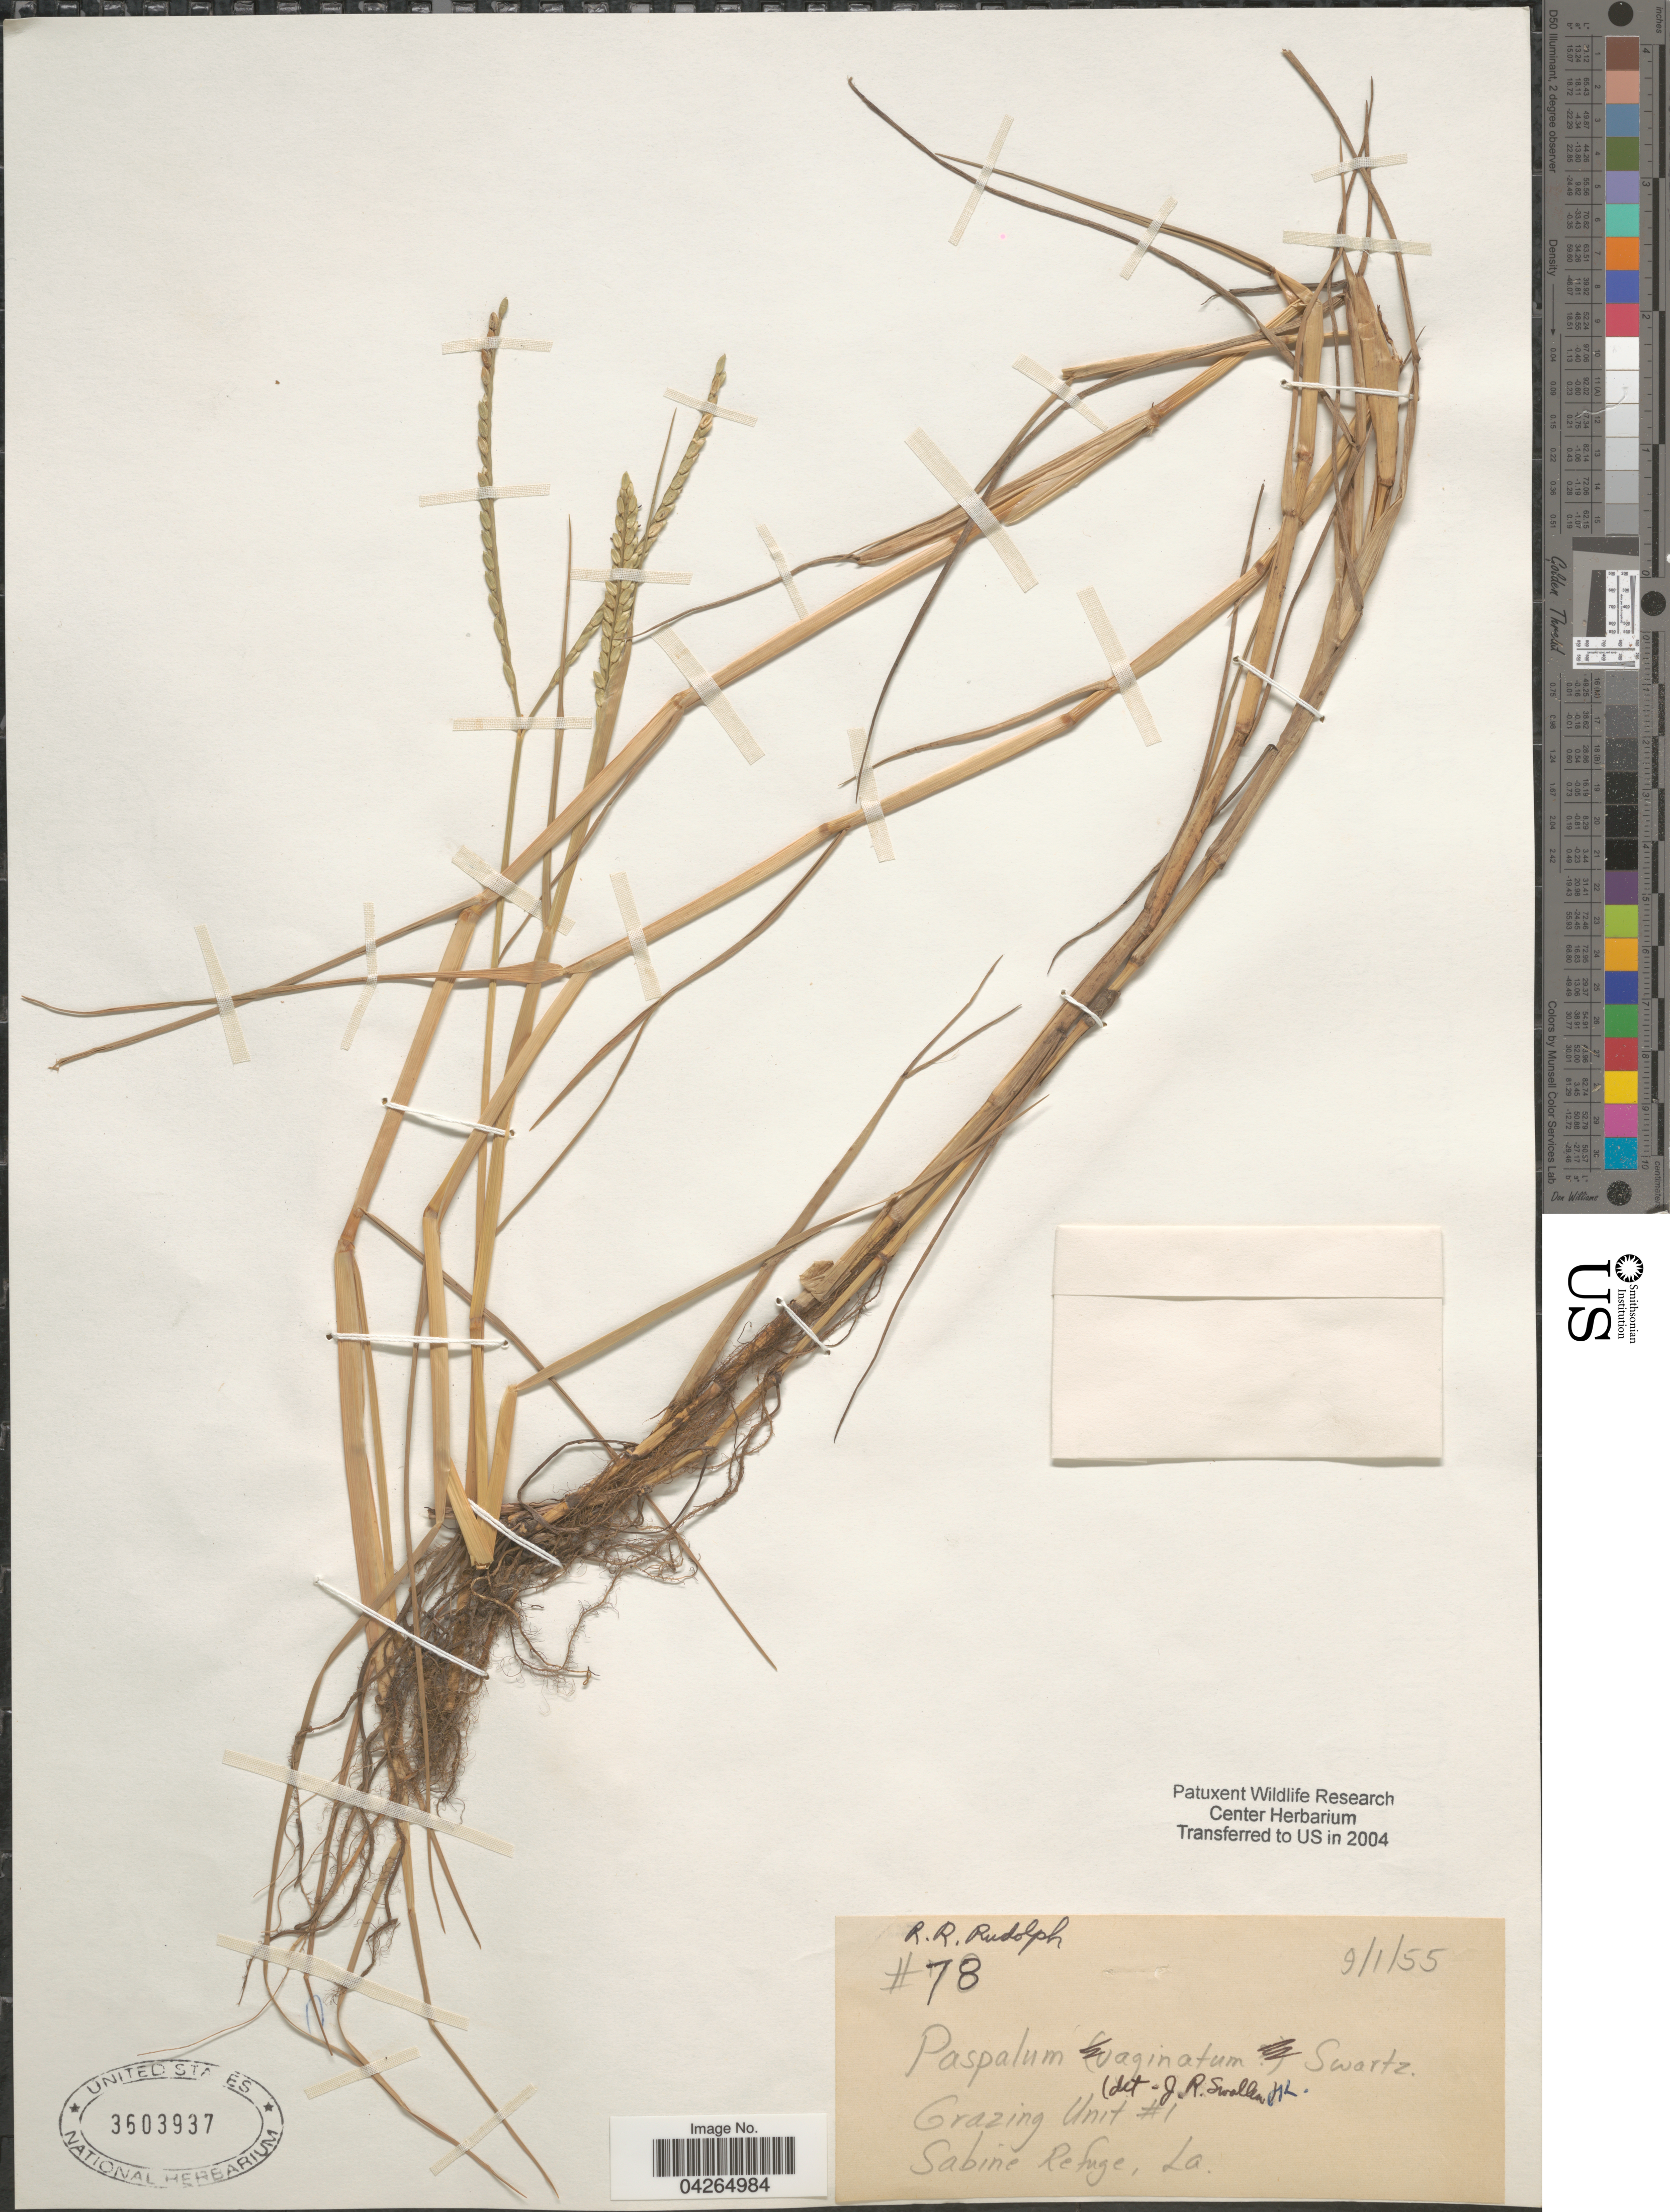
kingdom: Plantae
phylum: Tracheophyta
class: Liliopsida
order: Poales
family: Poaceae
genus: Paspalum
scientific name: Paspalum vaginatum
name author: Sw.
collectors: R. Rudolph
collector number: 78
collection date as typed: Transcribed d/m/y: 1/9/55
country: United States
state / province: Louisiana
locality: Grazing Unit #1. Sabine Refuge.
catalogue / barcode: US 3603937